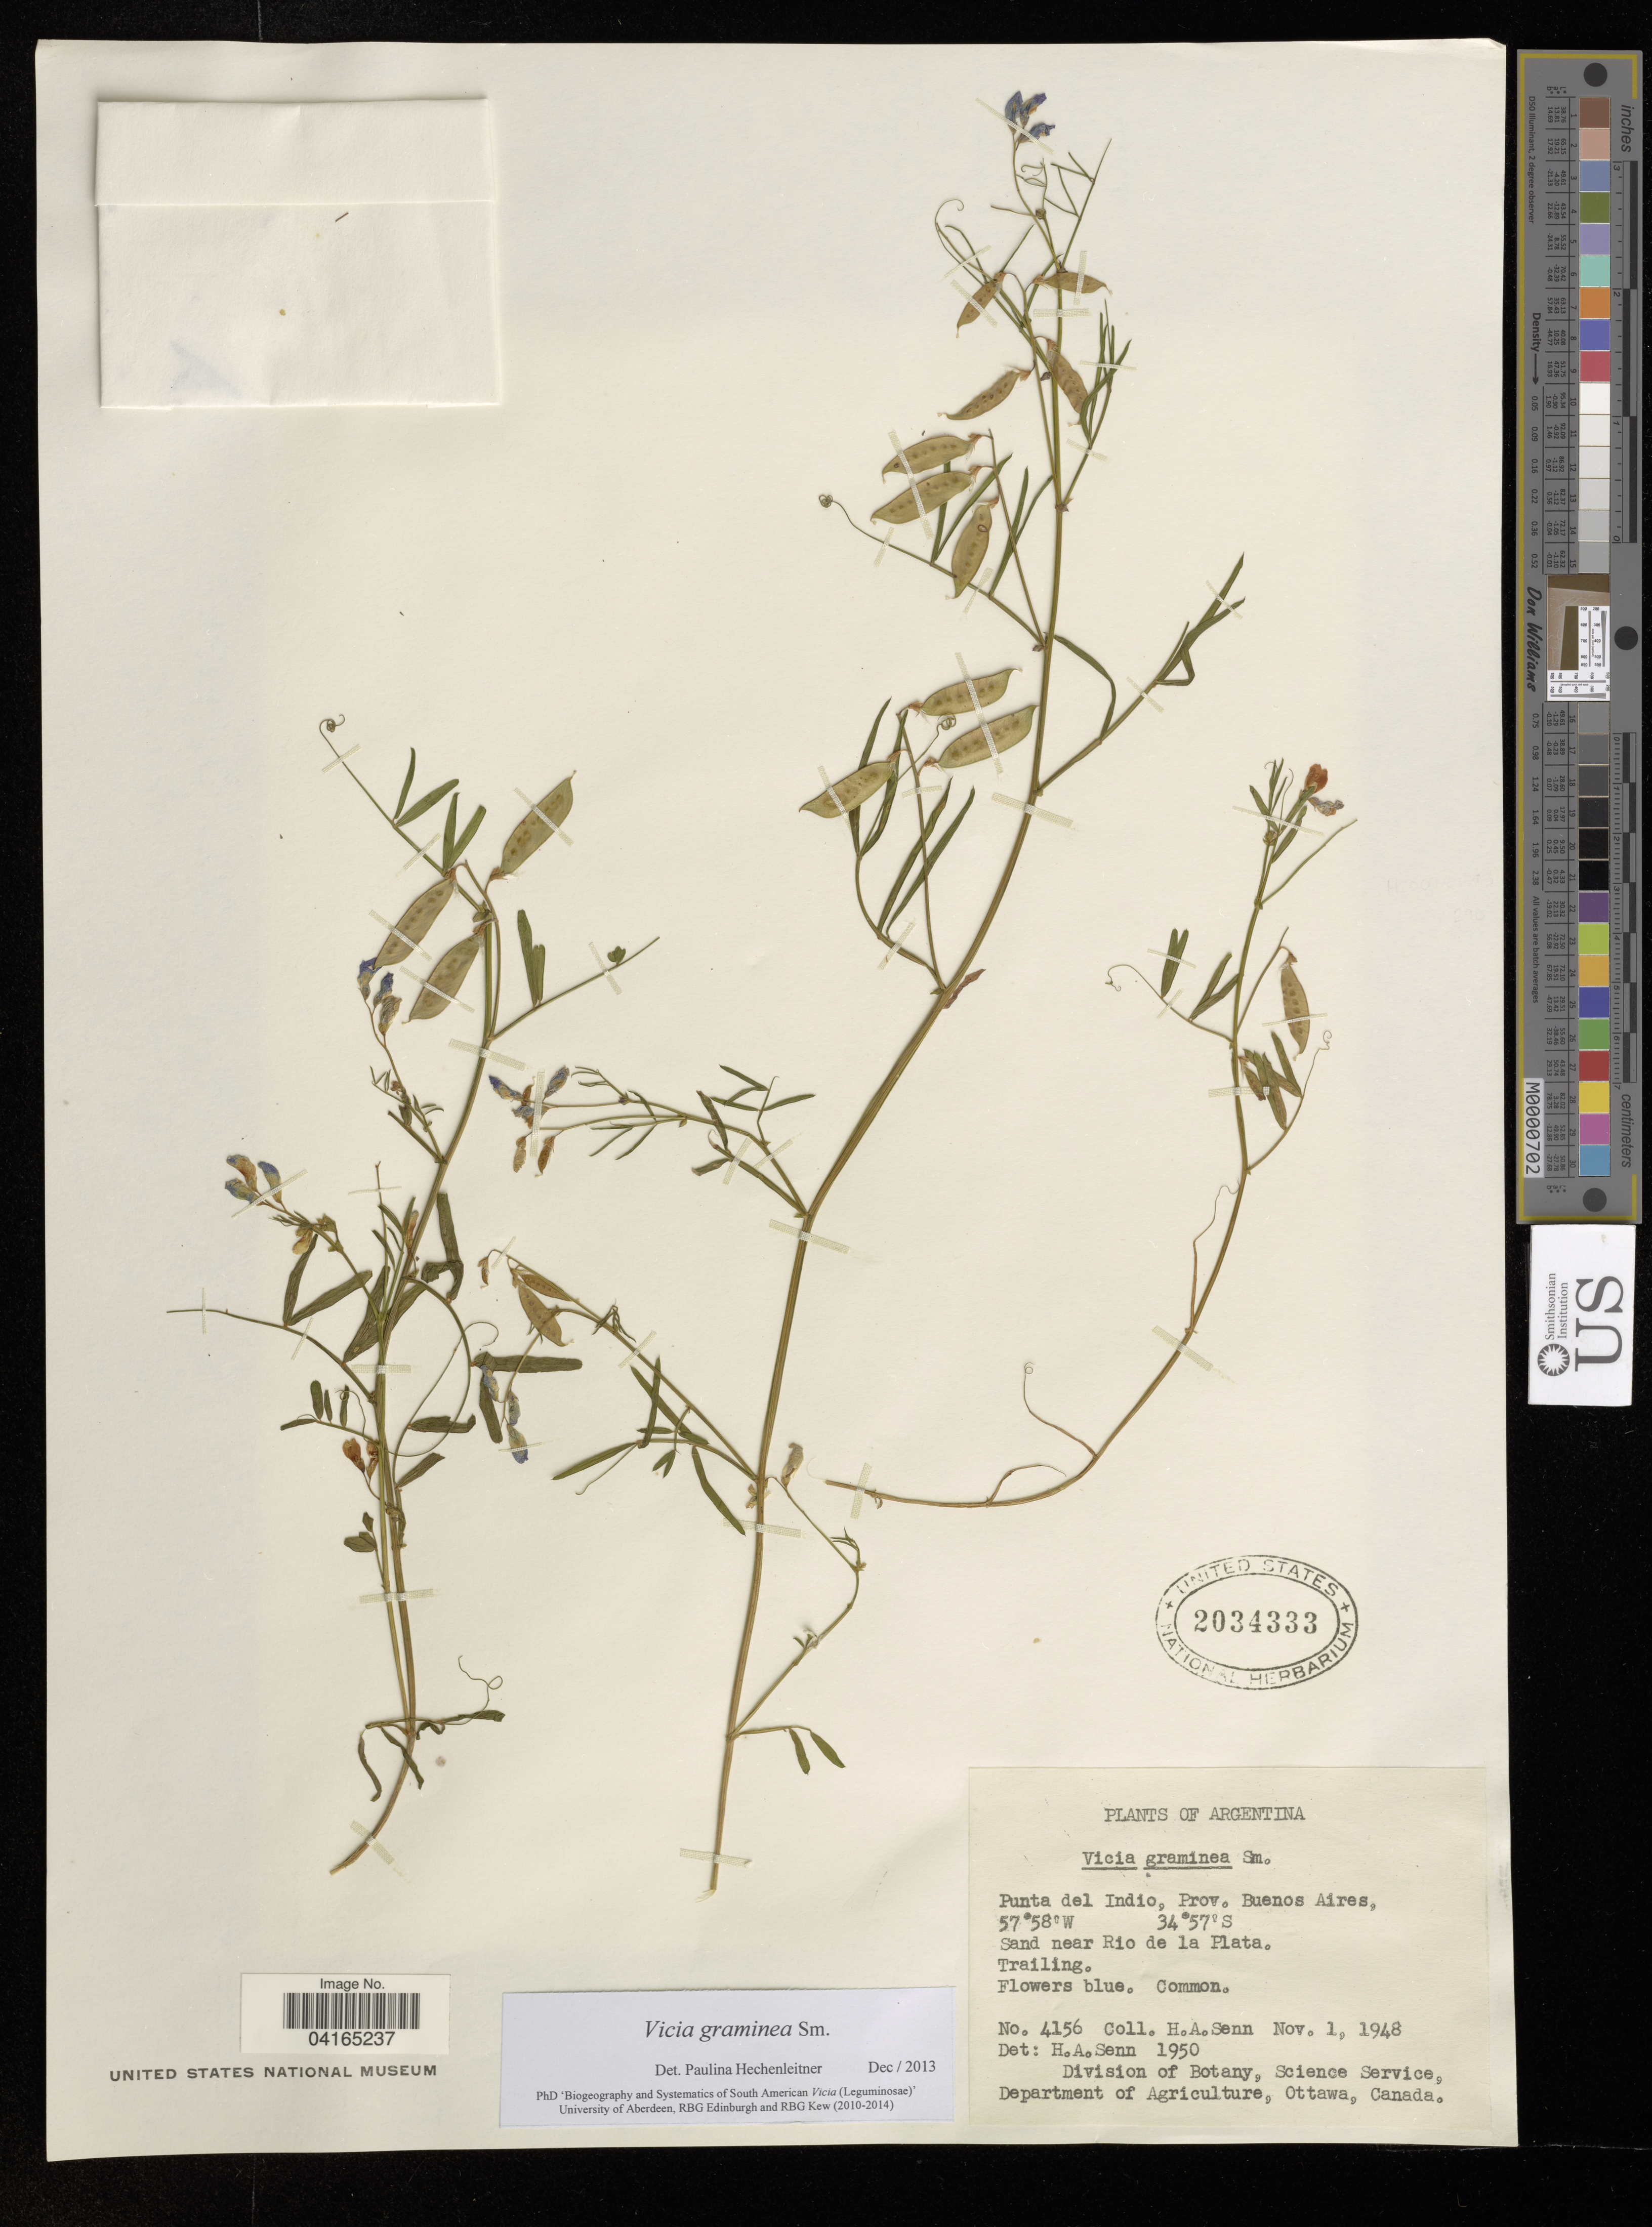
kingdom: Plantae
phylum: Tracheophyta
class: Magnoliopsida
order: Fabales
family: Fabaceae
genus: Vicia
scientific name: Vicia graminea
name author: Sm.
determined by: Hechenleitner, Paulina, RBG Edinburgh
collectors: H. Senn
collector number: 4156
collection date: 1948-11-01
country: Argentina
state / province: Buenos Aires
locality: Punta del Indio, Prov. Buenos Aires. Stand near Rio de la Plata. Trailing.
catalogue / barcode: US 2034333